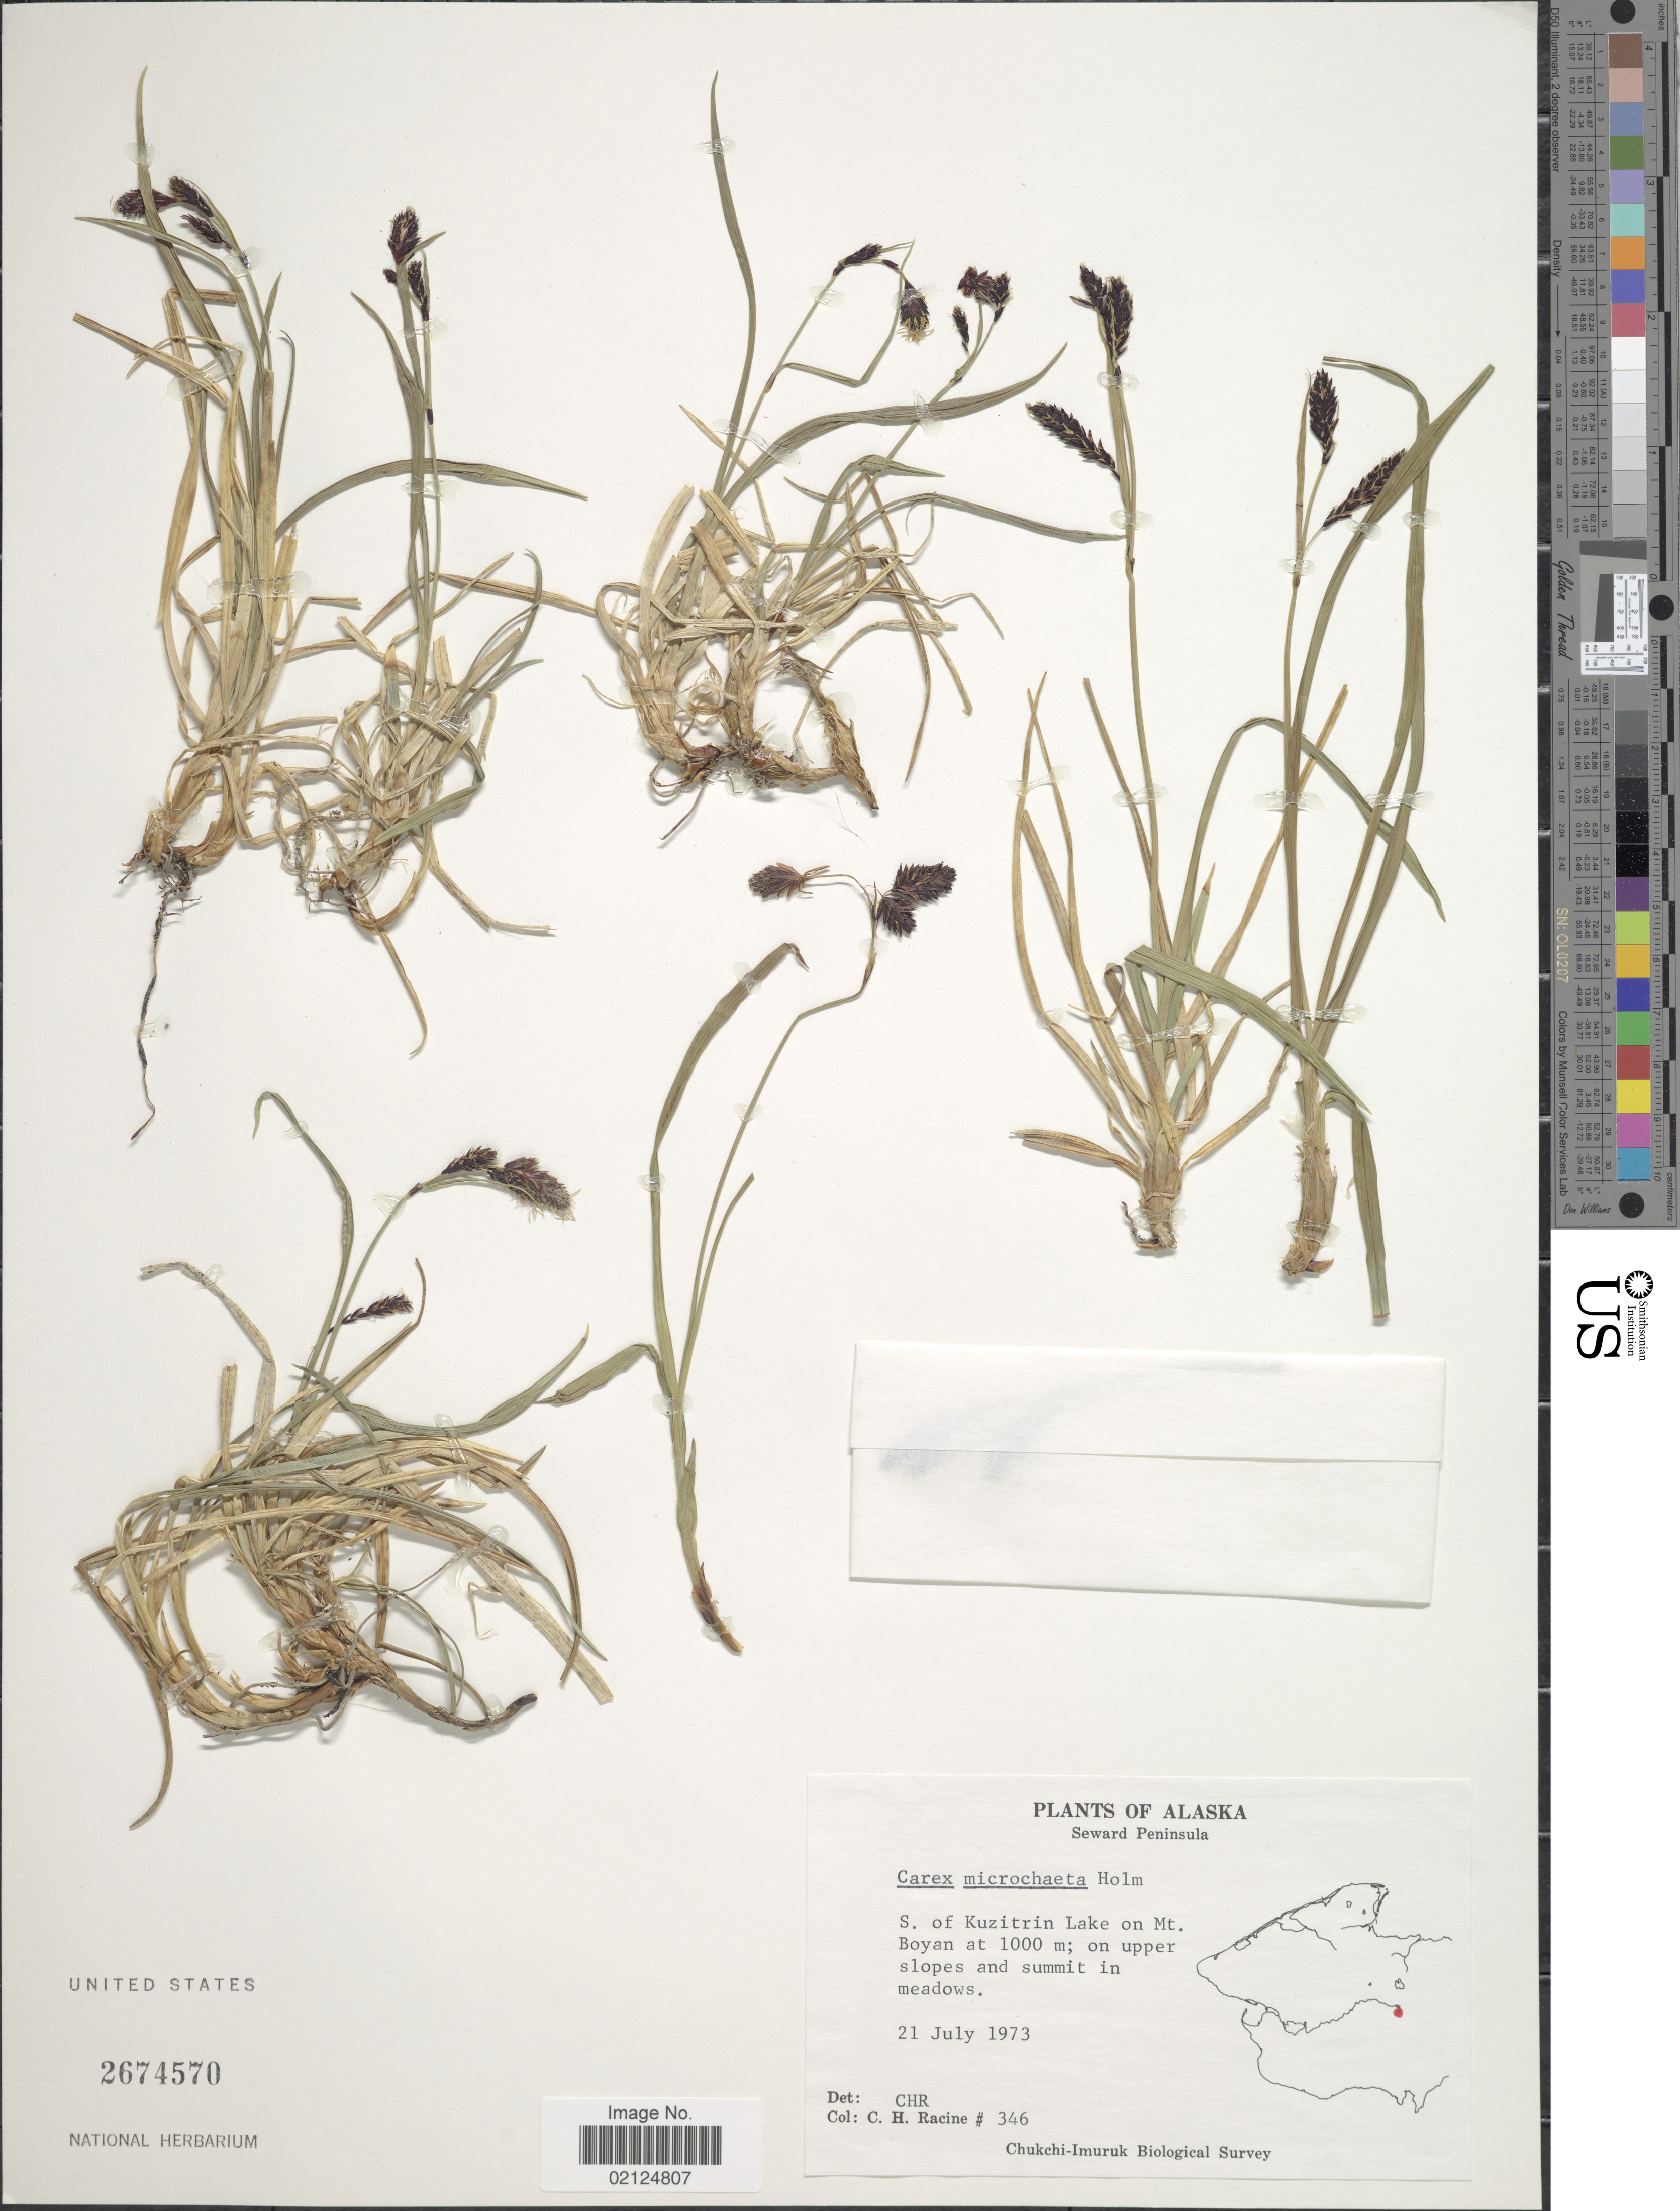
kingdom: Plantae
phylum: Tracheophyta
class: Liliopsida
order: Poales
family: Cyperaceae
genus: Carex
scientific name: Carex microchaeta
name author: Holm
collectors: C. Racine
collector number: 346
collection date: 1973-07-21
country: United States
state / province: Alaska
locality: Seward Peninsula, S. of Kuzitrin Lake on Mt. Boyan, on upper slopes and summit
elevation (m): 1000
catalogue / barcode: US 2674570